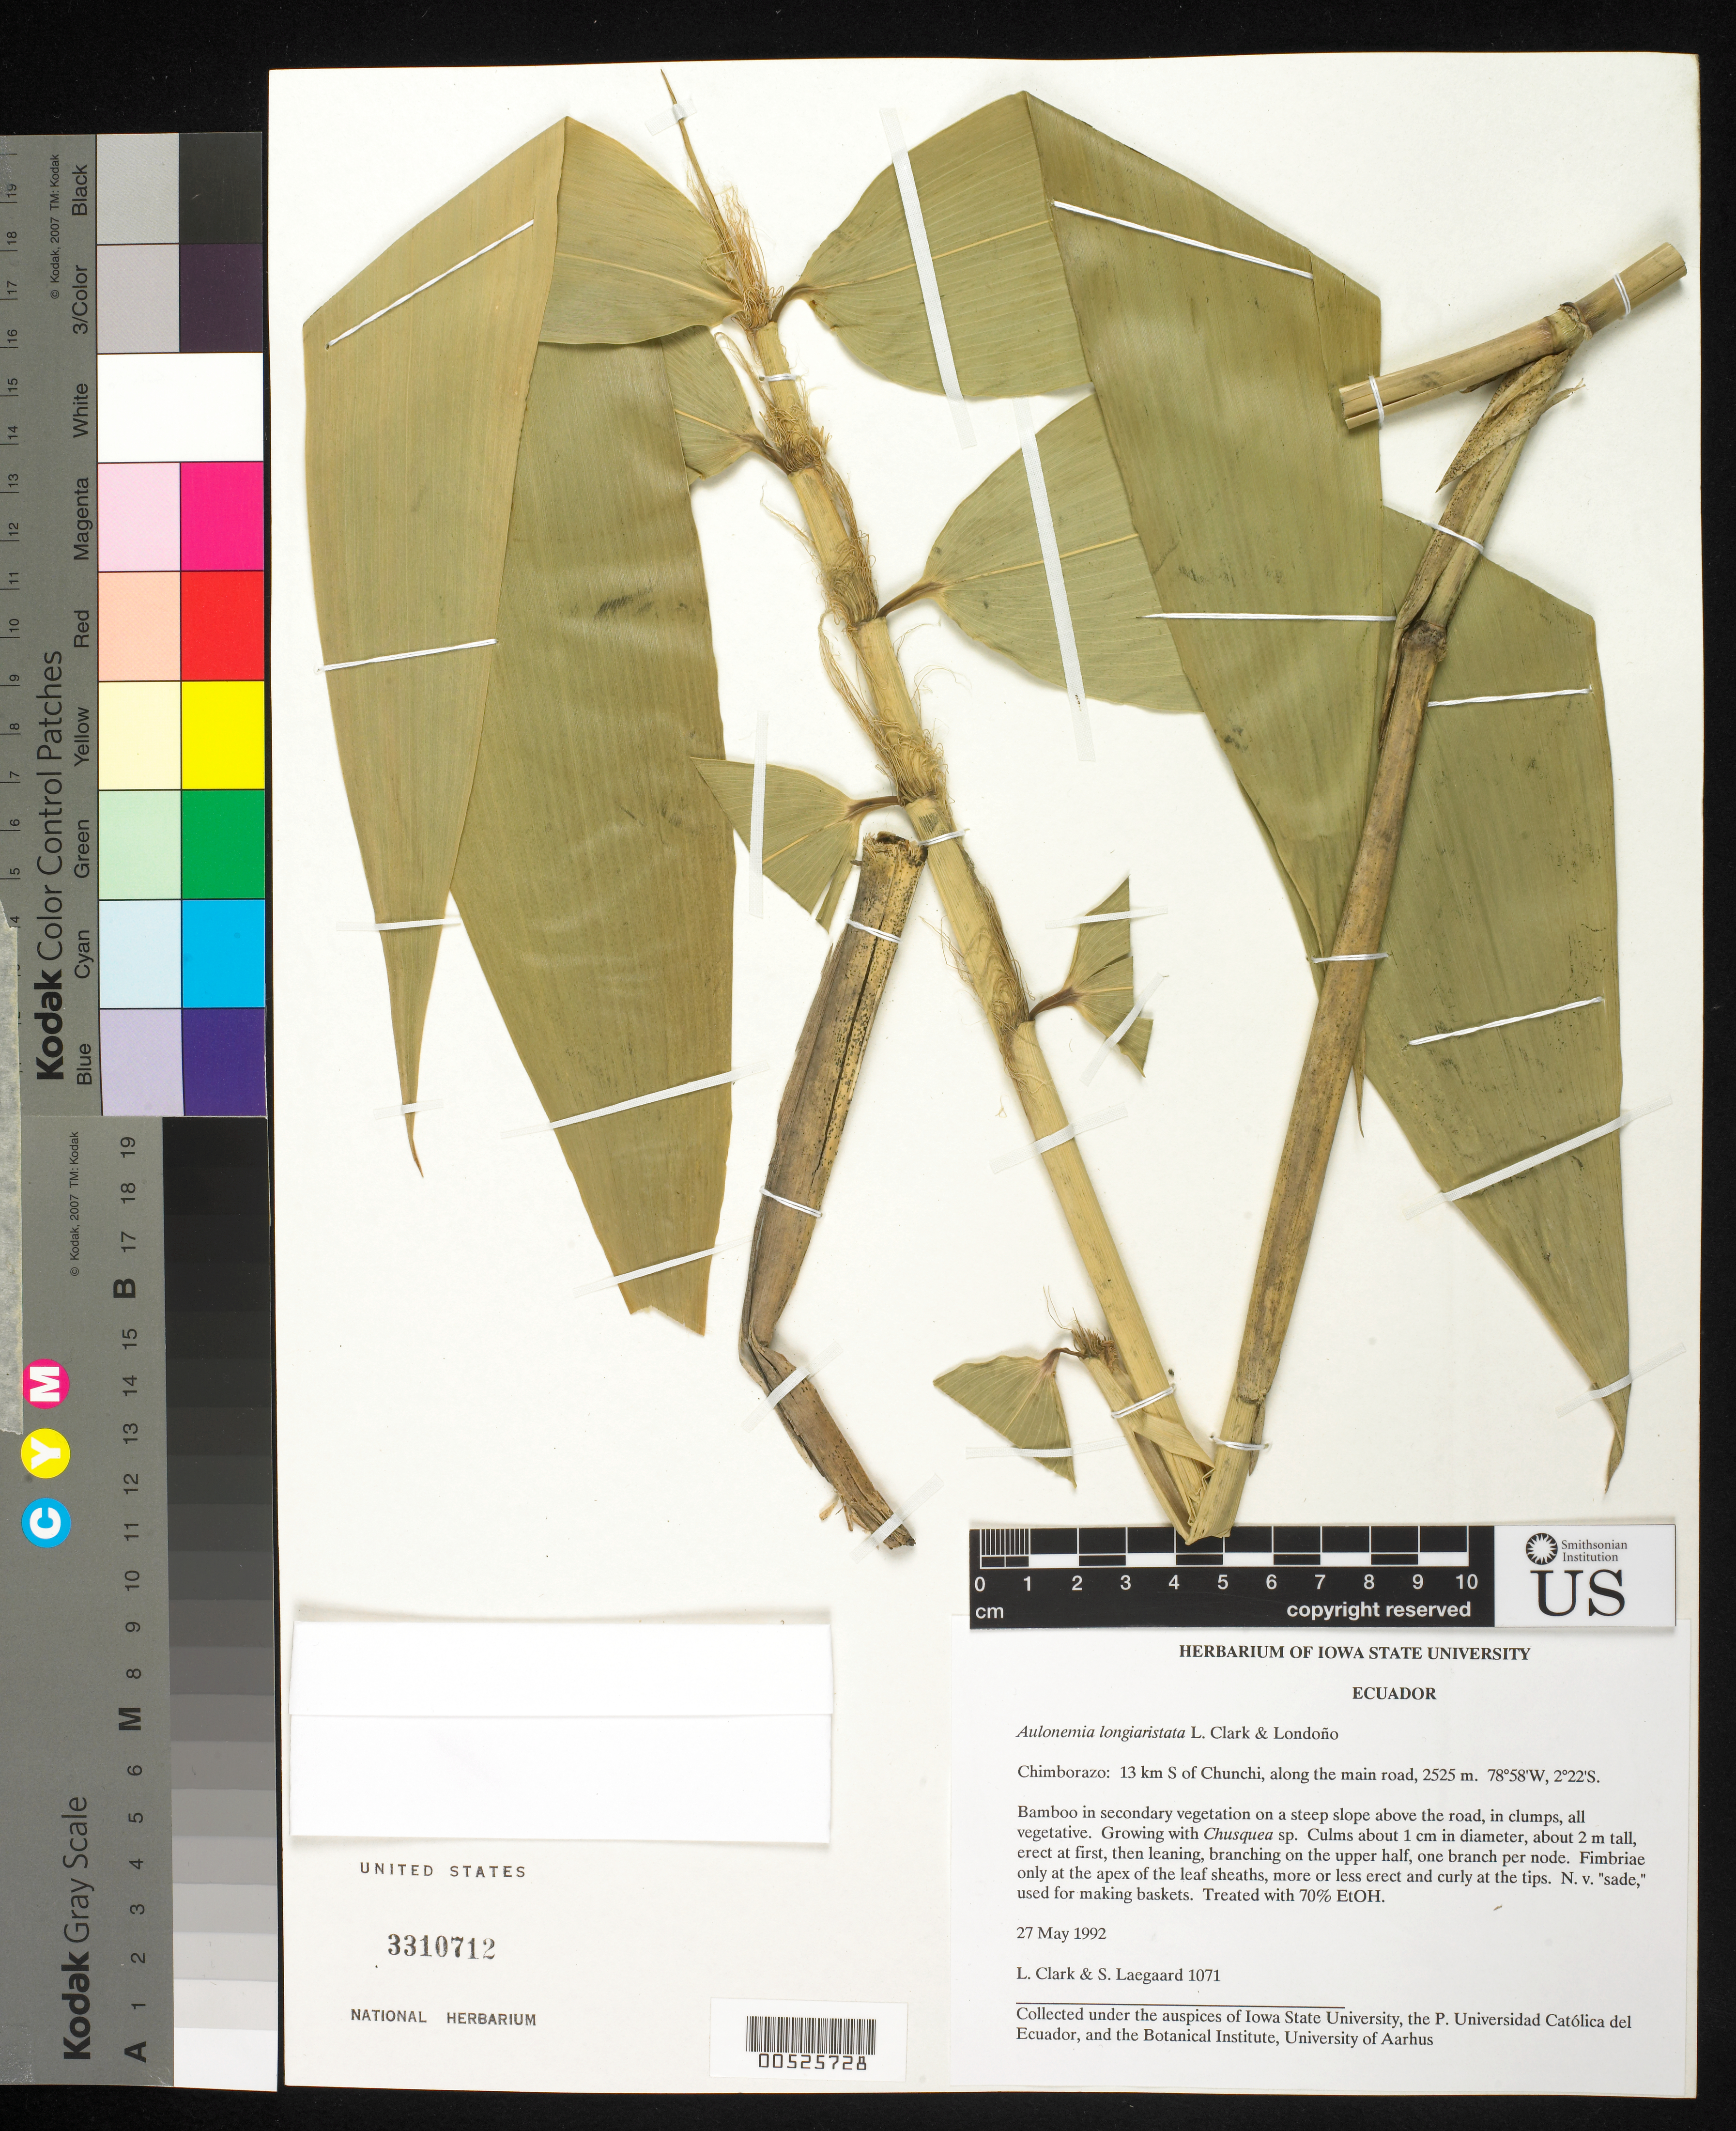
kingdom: Plantae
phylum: Tracheophyta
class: Liliopsida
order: Poales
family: Poaceae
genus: Aulonemia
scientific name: Aulonemia longiaristata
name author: L.G. Clark & Londoño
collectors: L. G. Clark & S. Lægaard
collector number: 1071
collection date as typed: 27 May 1992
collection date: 1992-05-27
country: Ecuador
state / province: Chimborazo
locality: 13 km S of Chunchi, along the main road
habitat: In secondary vegetation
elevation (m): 2525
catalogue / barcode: US 3310712